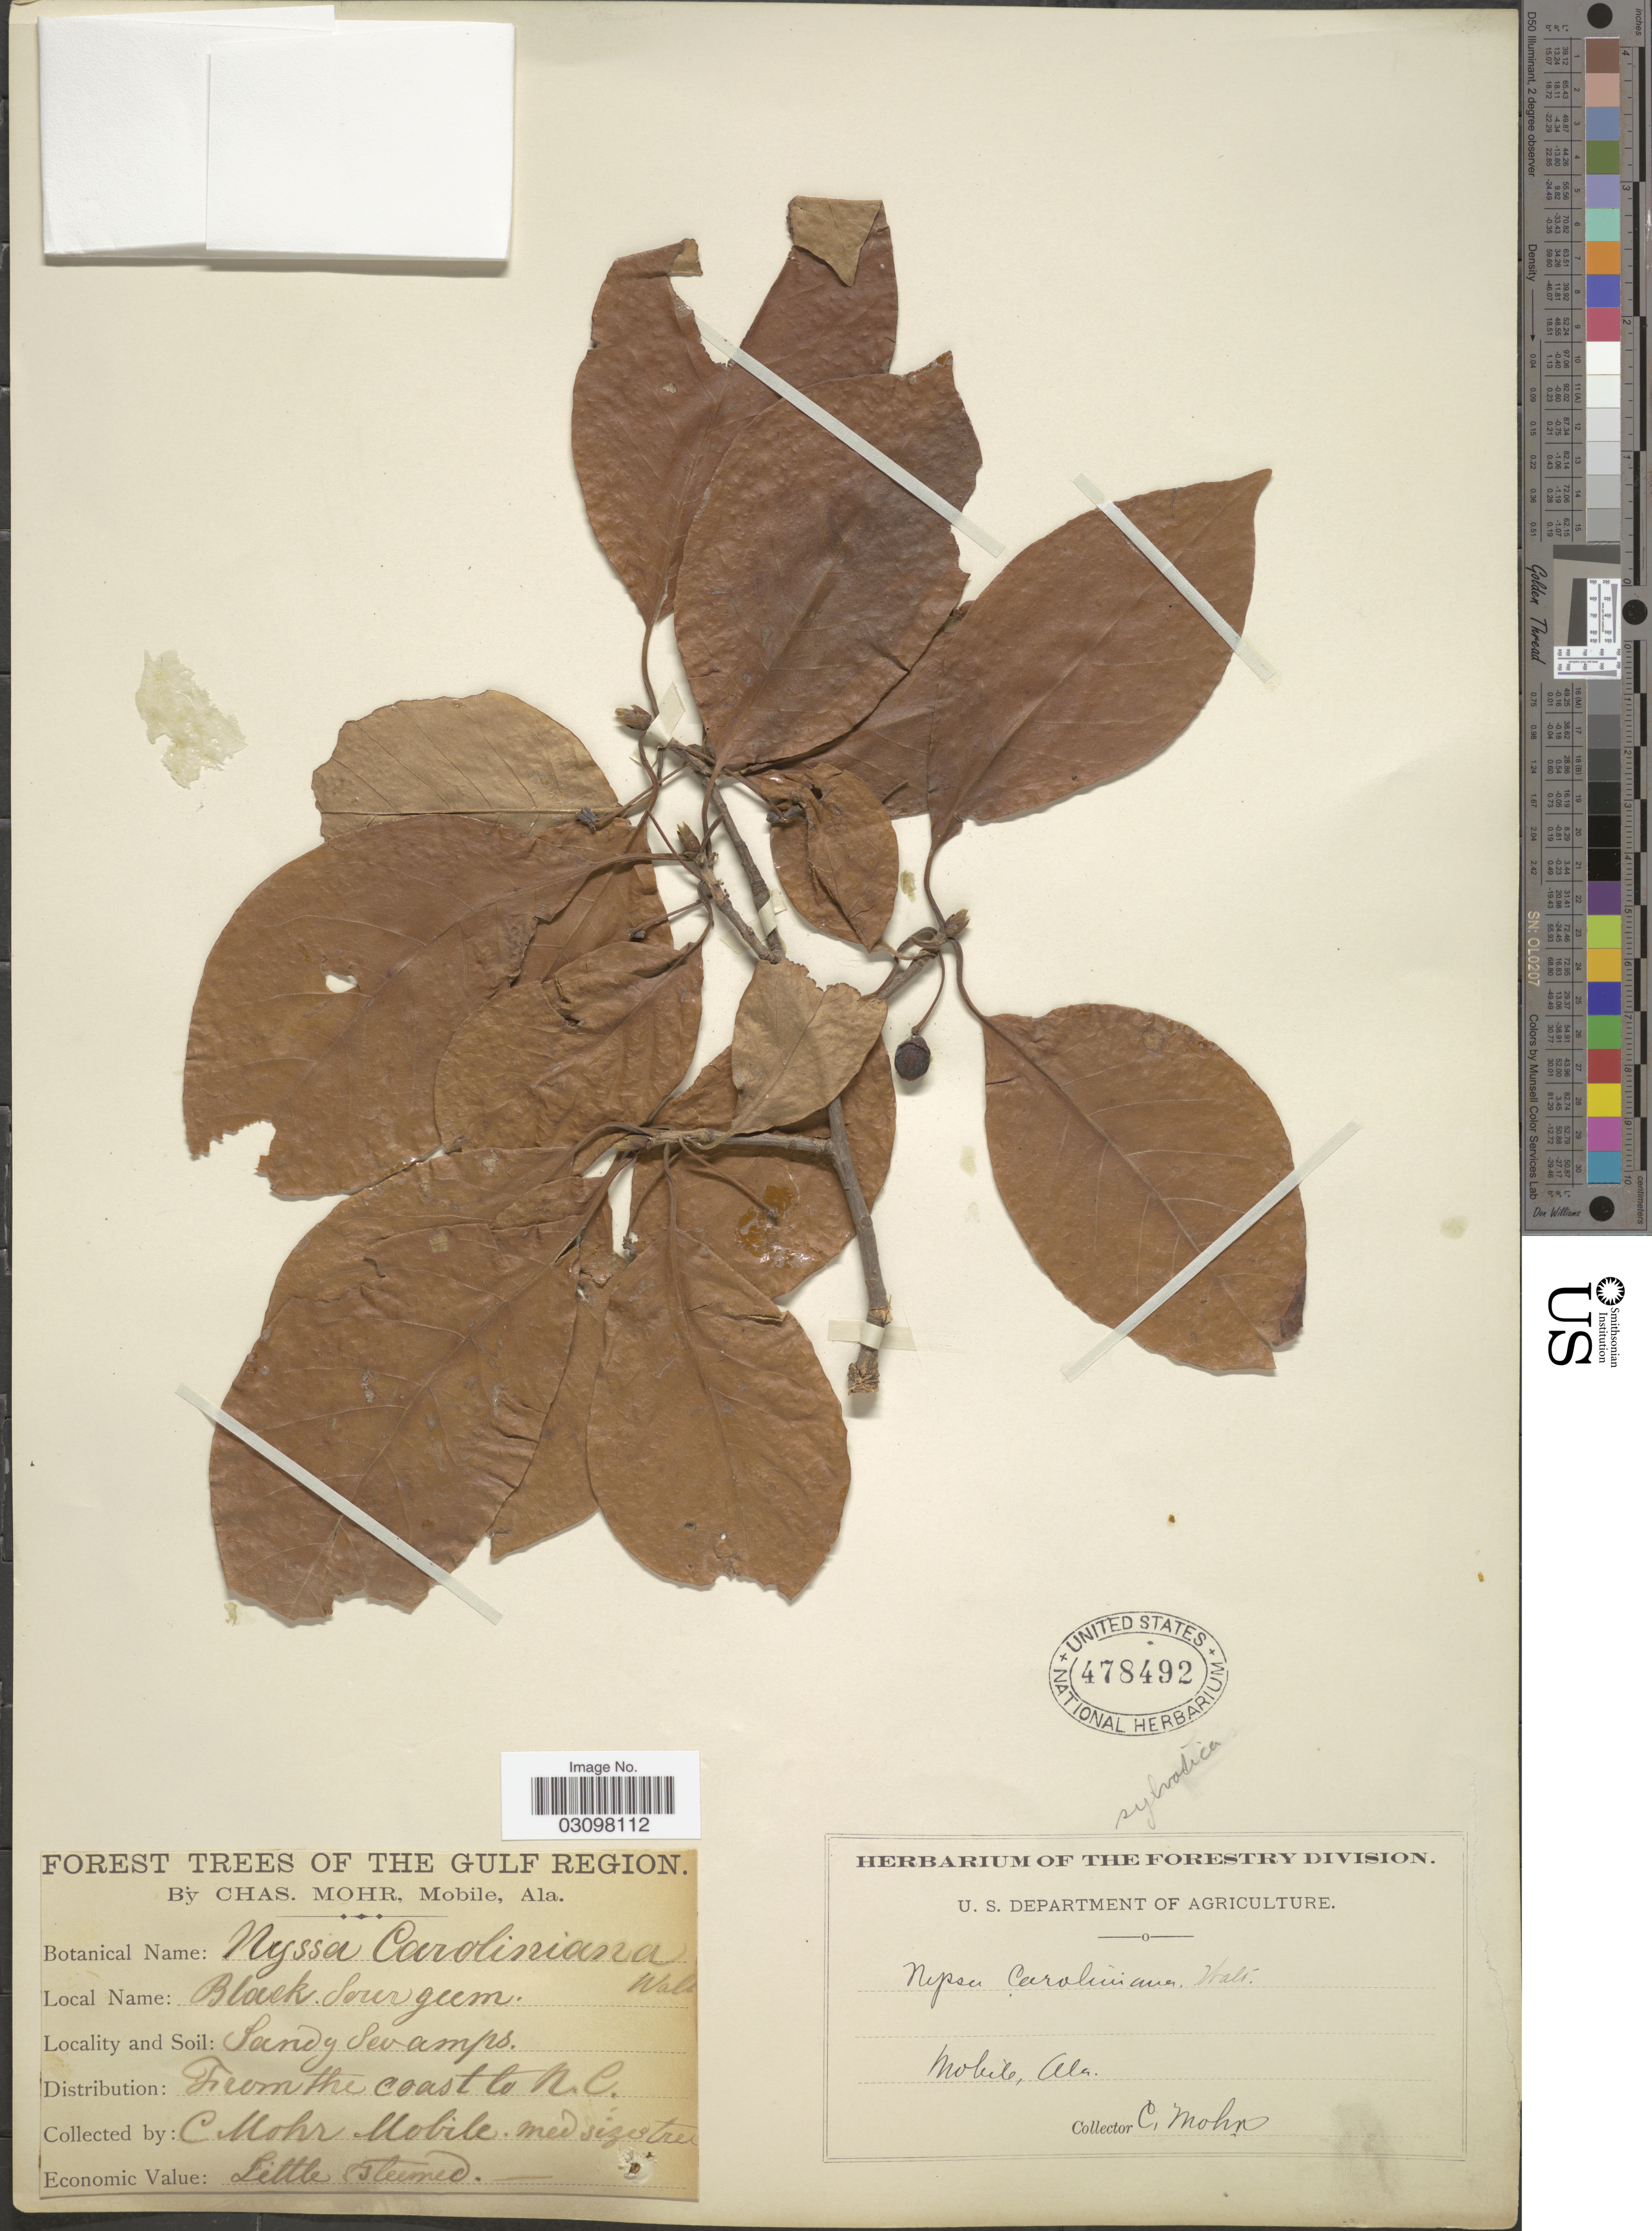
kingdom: Plantae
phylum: Tracheophyta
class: Magnoliopsida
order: Cornales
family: Nyssaceae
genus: Nyssa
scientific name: Nyssa sylvatica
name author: Marshall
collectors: Mohr, C. T. (herbarium)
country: United States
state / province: Alabama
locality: Mobile.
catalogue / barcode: US 478492